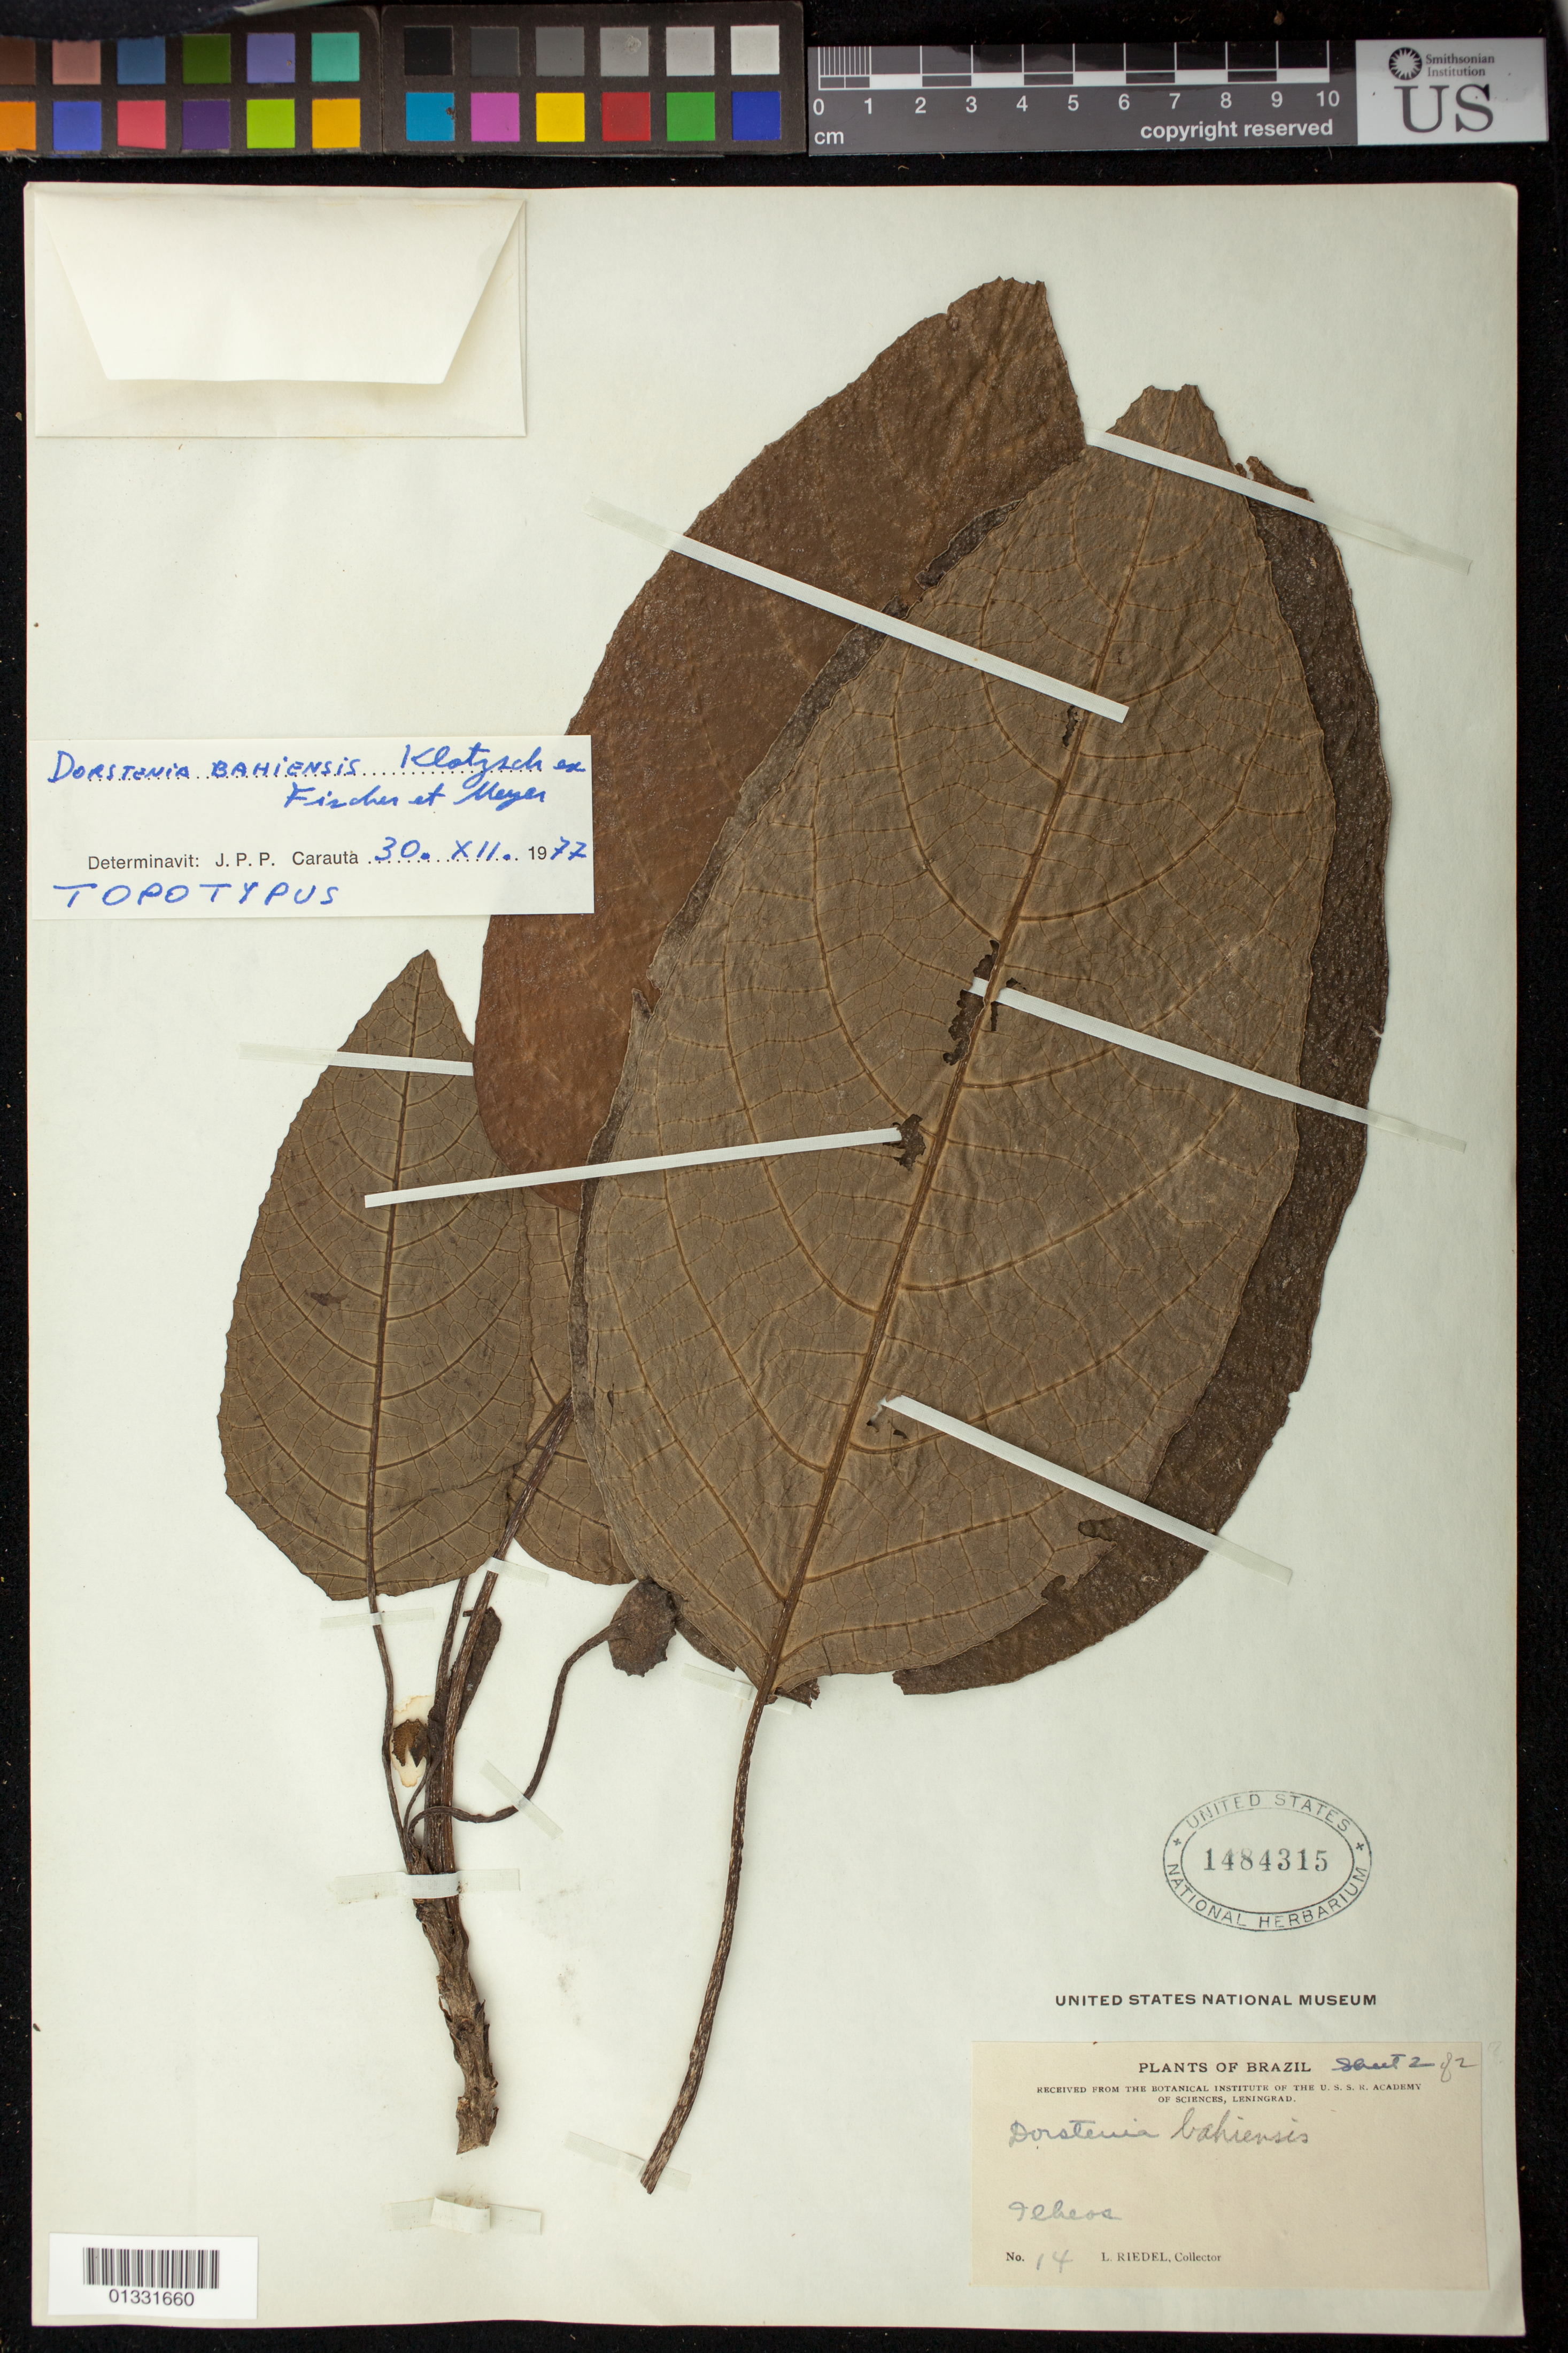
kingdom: Plantae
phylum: Tracheophyta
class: Magnoliopsida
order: Rosales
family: Moraceae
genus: Dorstenia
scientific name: Dorstenia bahiensis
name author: Klotzsch ex Fisch. & C.A. Mey.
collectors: L. Riedel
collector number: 14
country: Brazil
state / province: Bahia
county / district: Ilhéus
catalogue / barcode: US 1484315